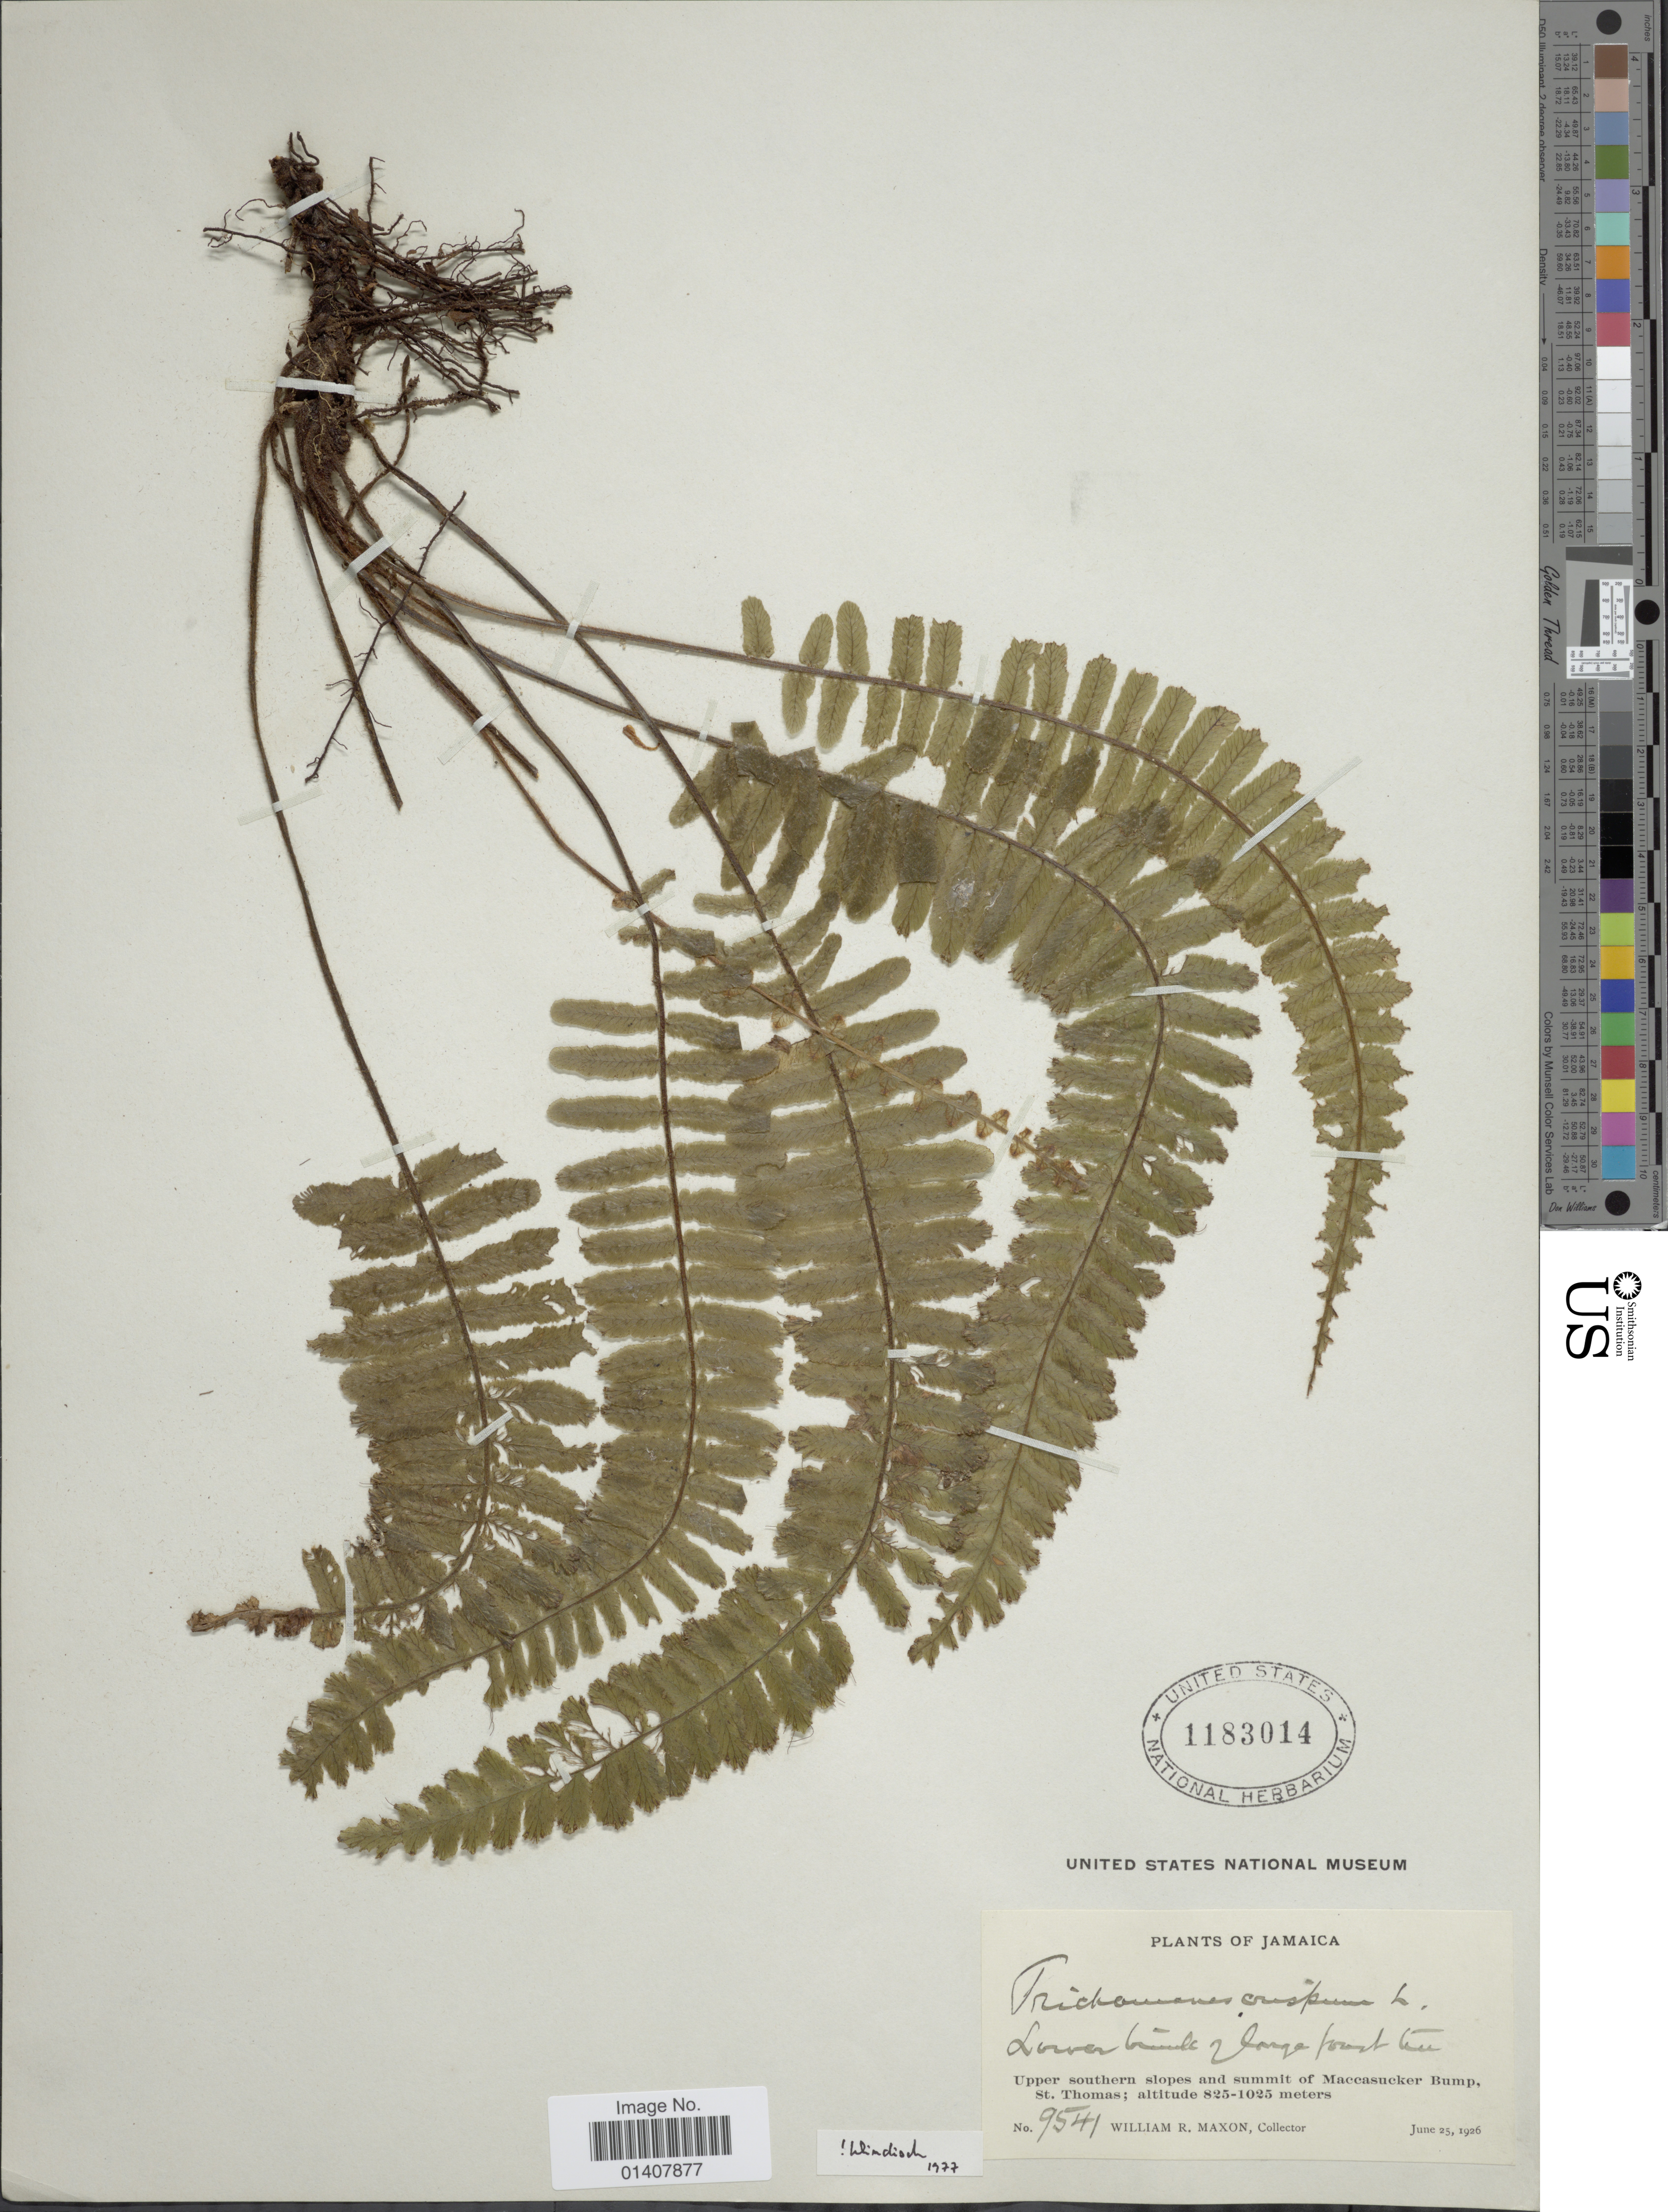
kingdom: Plantae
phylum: Tracheophyta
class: Polypodiopsida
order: Hymenophyllales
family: Hymenophyllaceae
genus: Trichomanes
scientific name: Trichomanes crispum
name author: L.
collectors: W. R. Maxon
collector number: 9541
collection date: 1926-06-25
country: Jamaica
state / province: Saint Thomas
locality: Upper Southern slopes and summit of Maccasucker Bump, St. Thomas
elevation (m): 825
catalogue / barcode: US 1183014